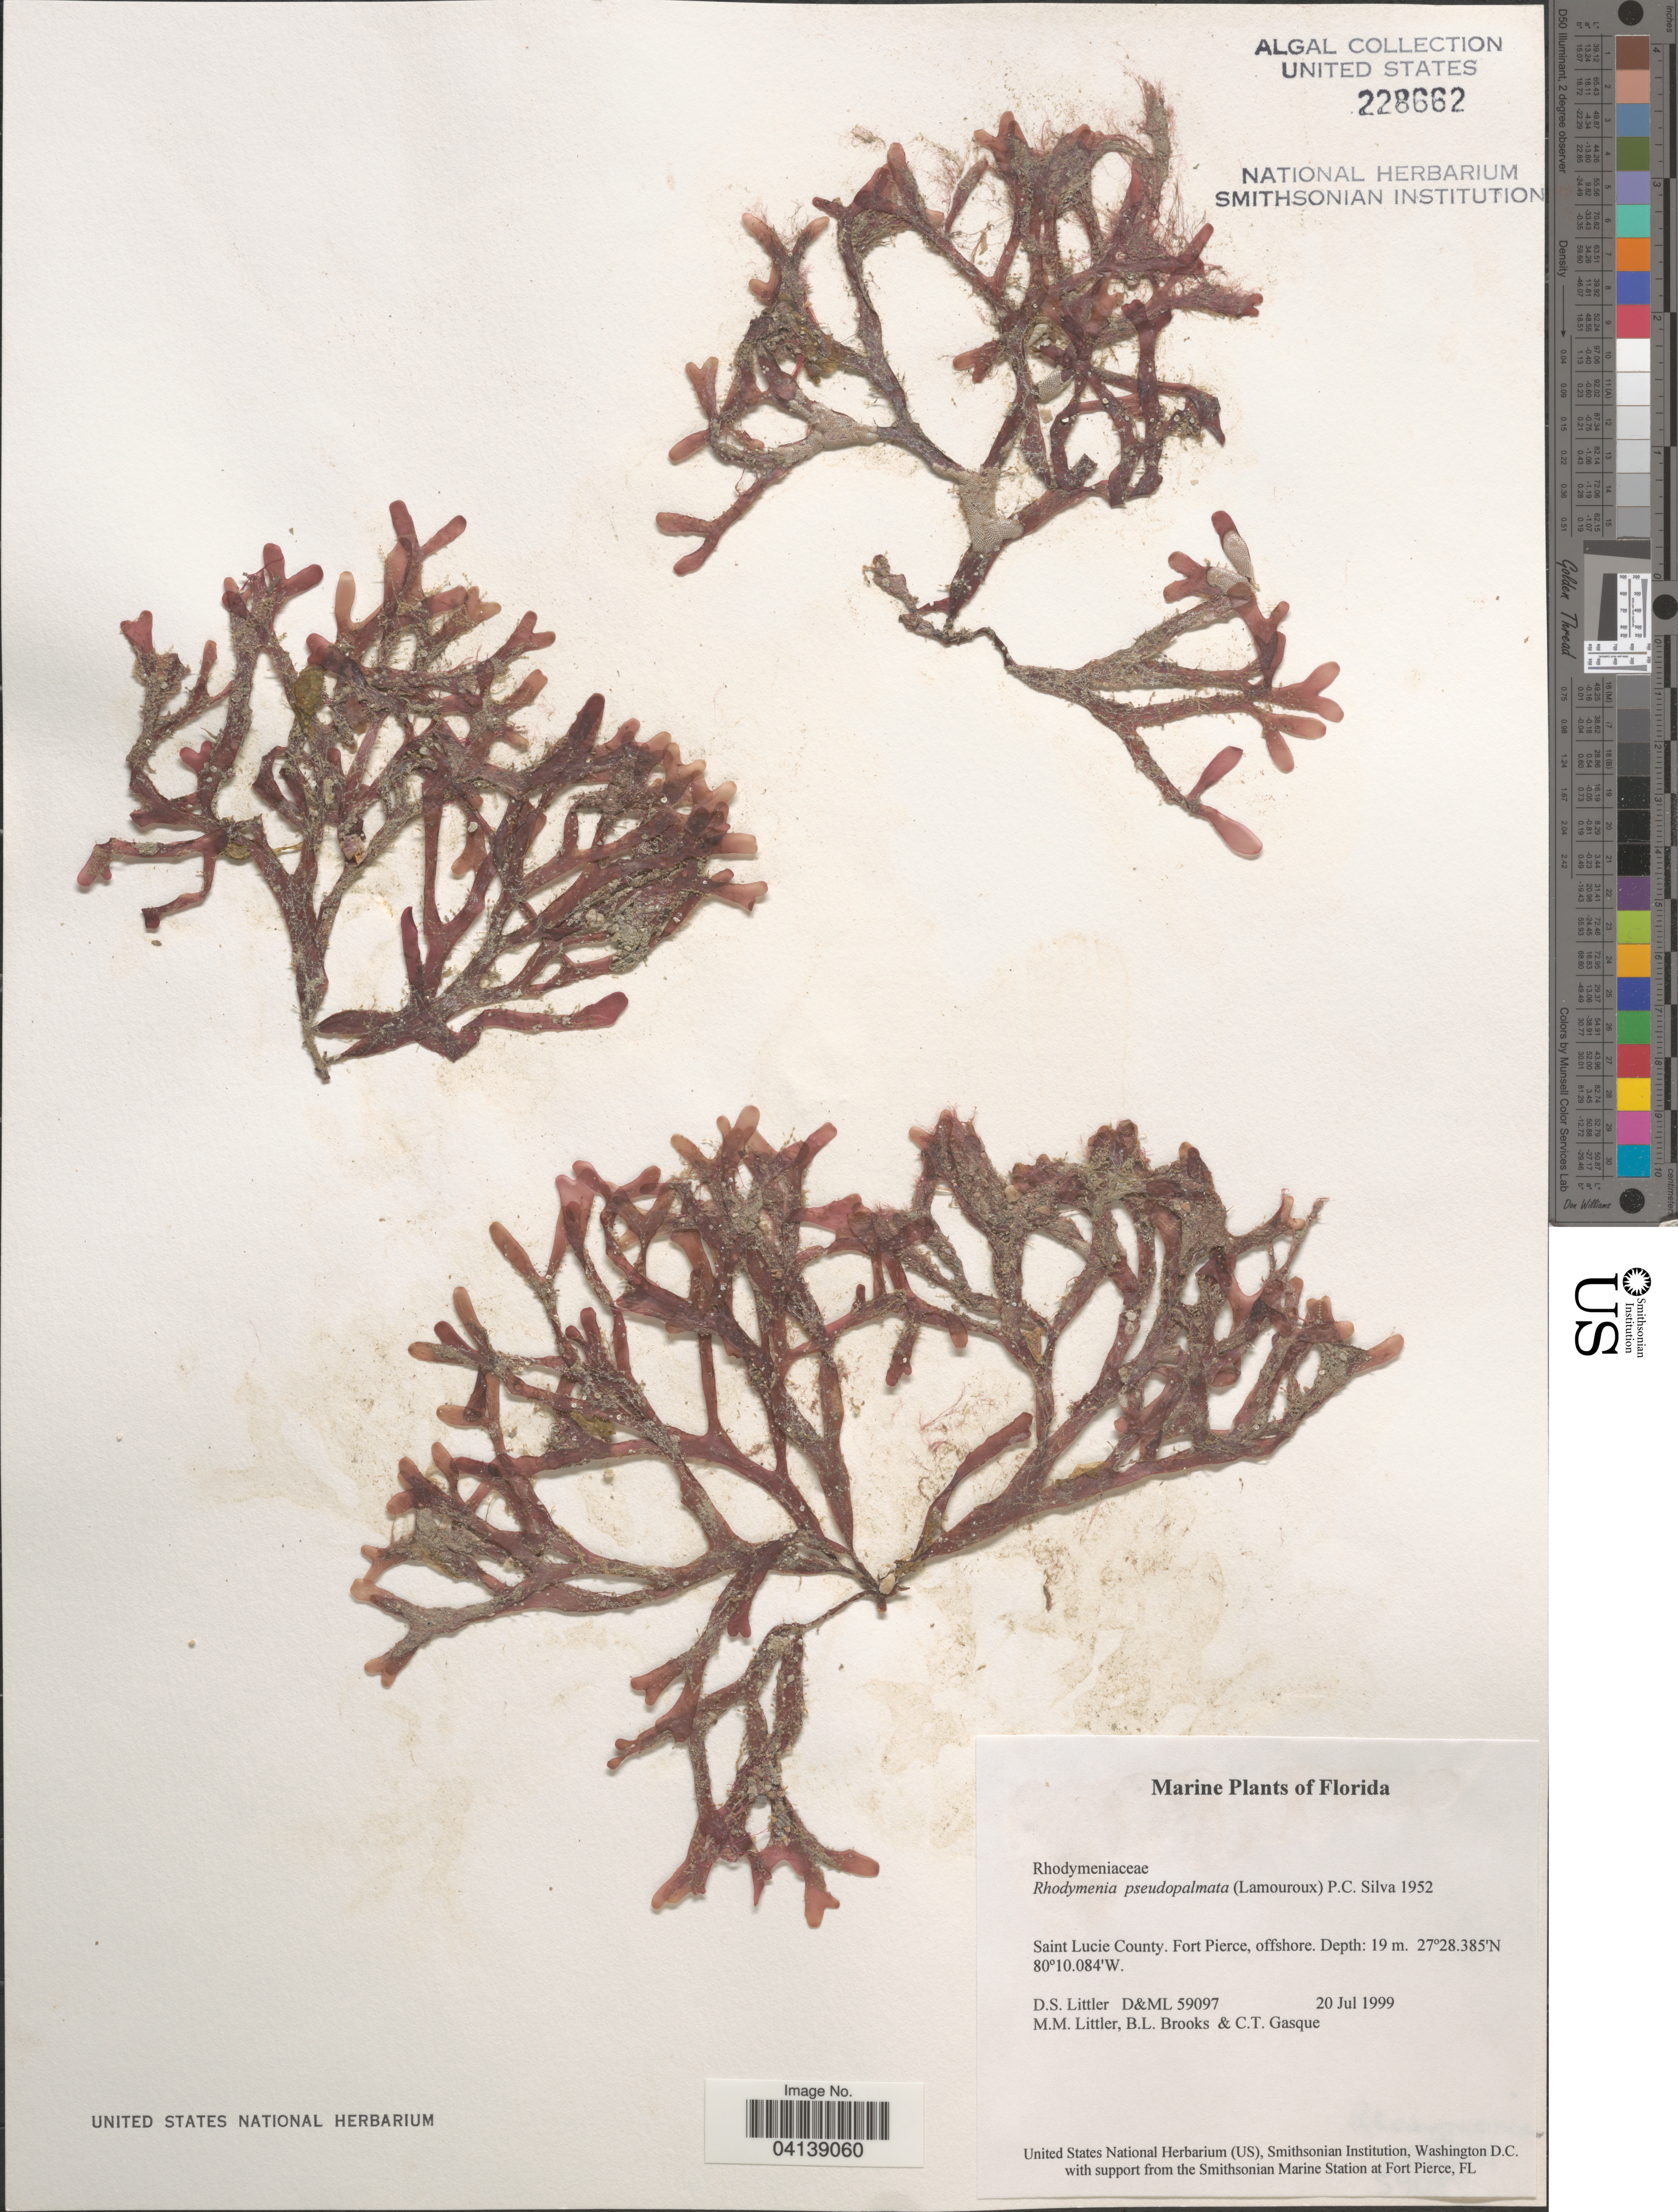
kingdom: Plantae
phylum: Rhodophyta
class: Florideophyceae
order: Rhodymeniales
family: Rhodymeniaceae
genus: Rhodymenia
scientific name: Rhodymenia pseudopalmata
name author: (J.V.Lamouroux) P.C. Silva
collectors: D. S. Littler, B. Brooks & C. Gasque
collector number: D&ML 59097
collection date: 1999-07-20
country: United States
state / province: Florida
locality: Saint Lucie County. Fort Pierce, offshore.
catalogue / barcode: US 228662